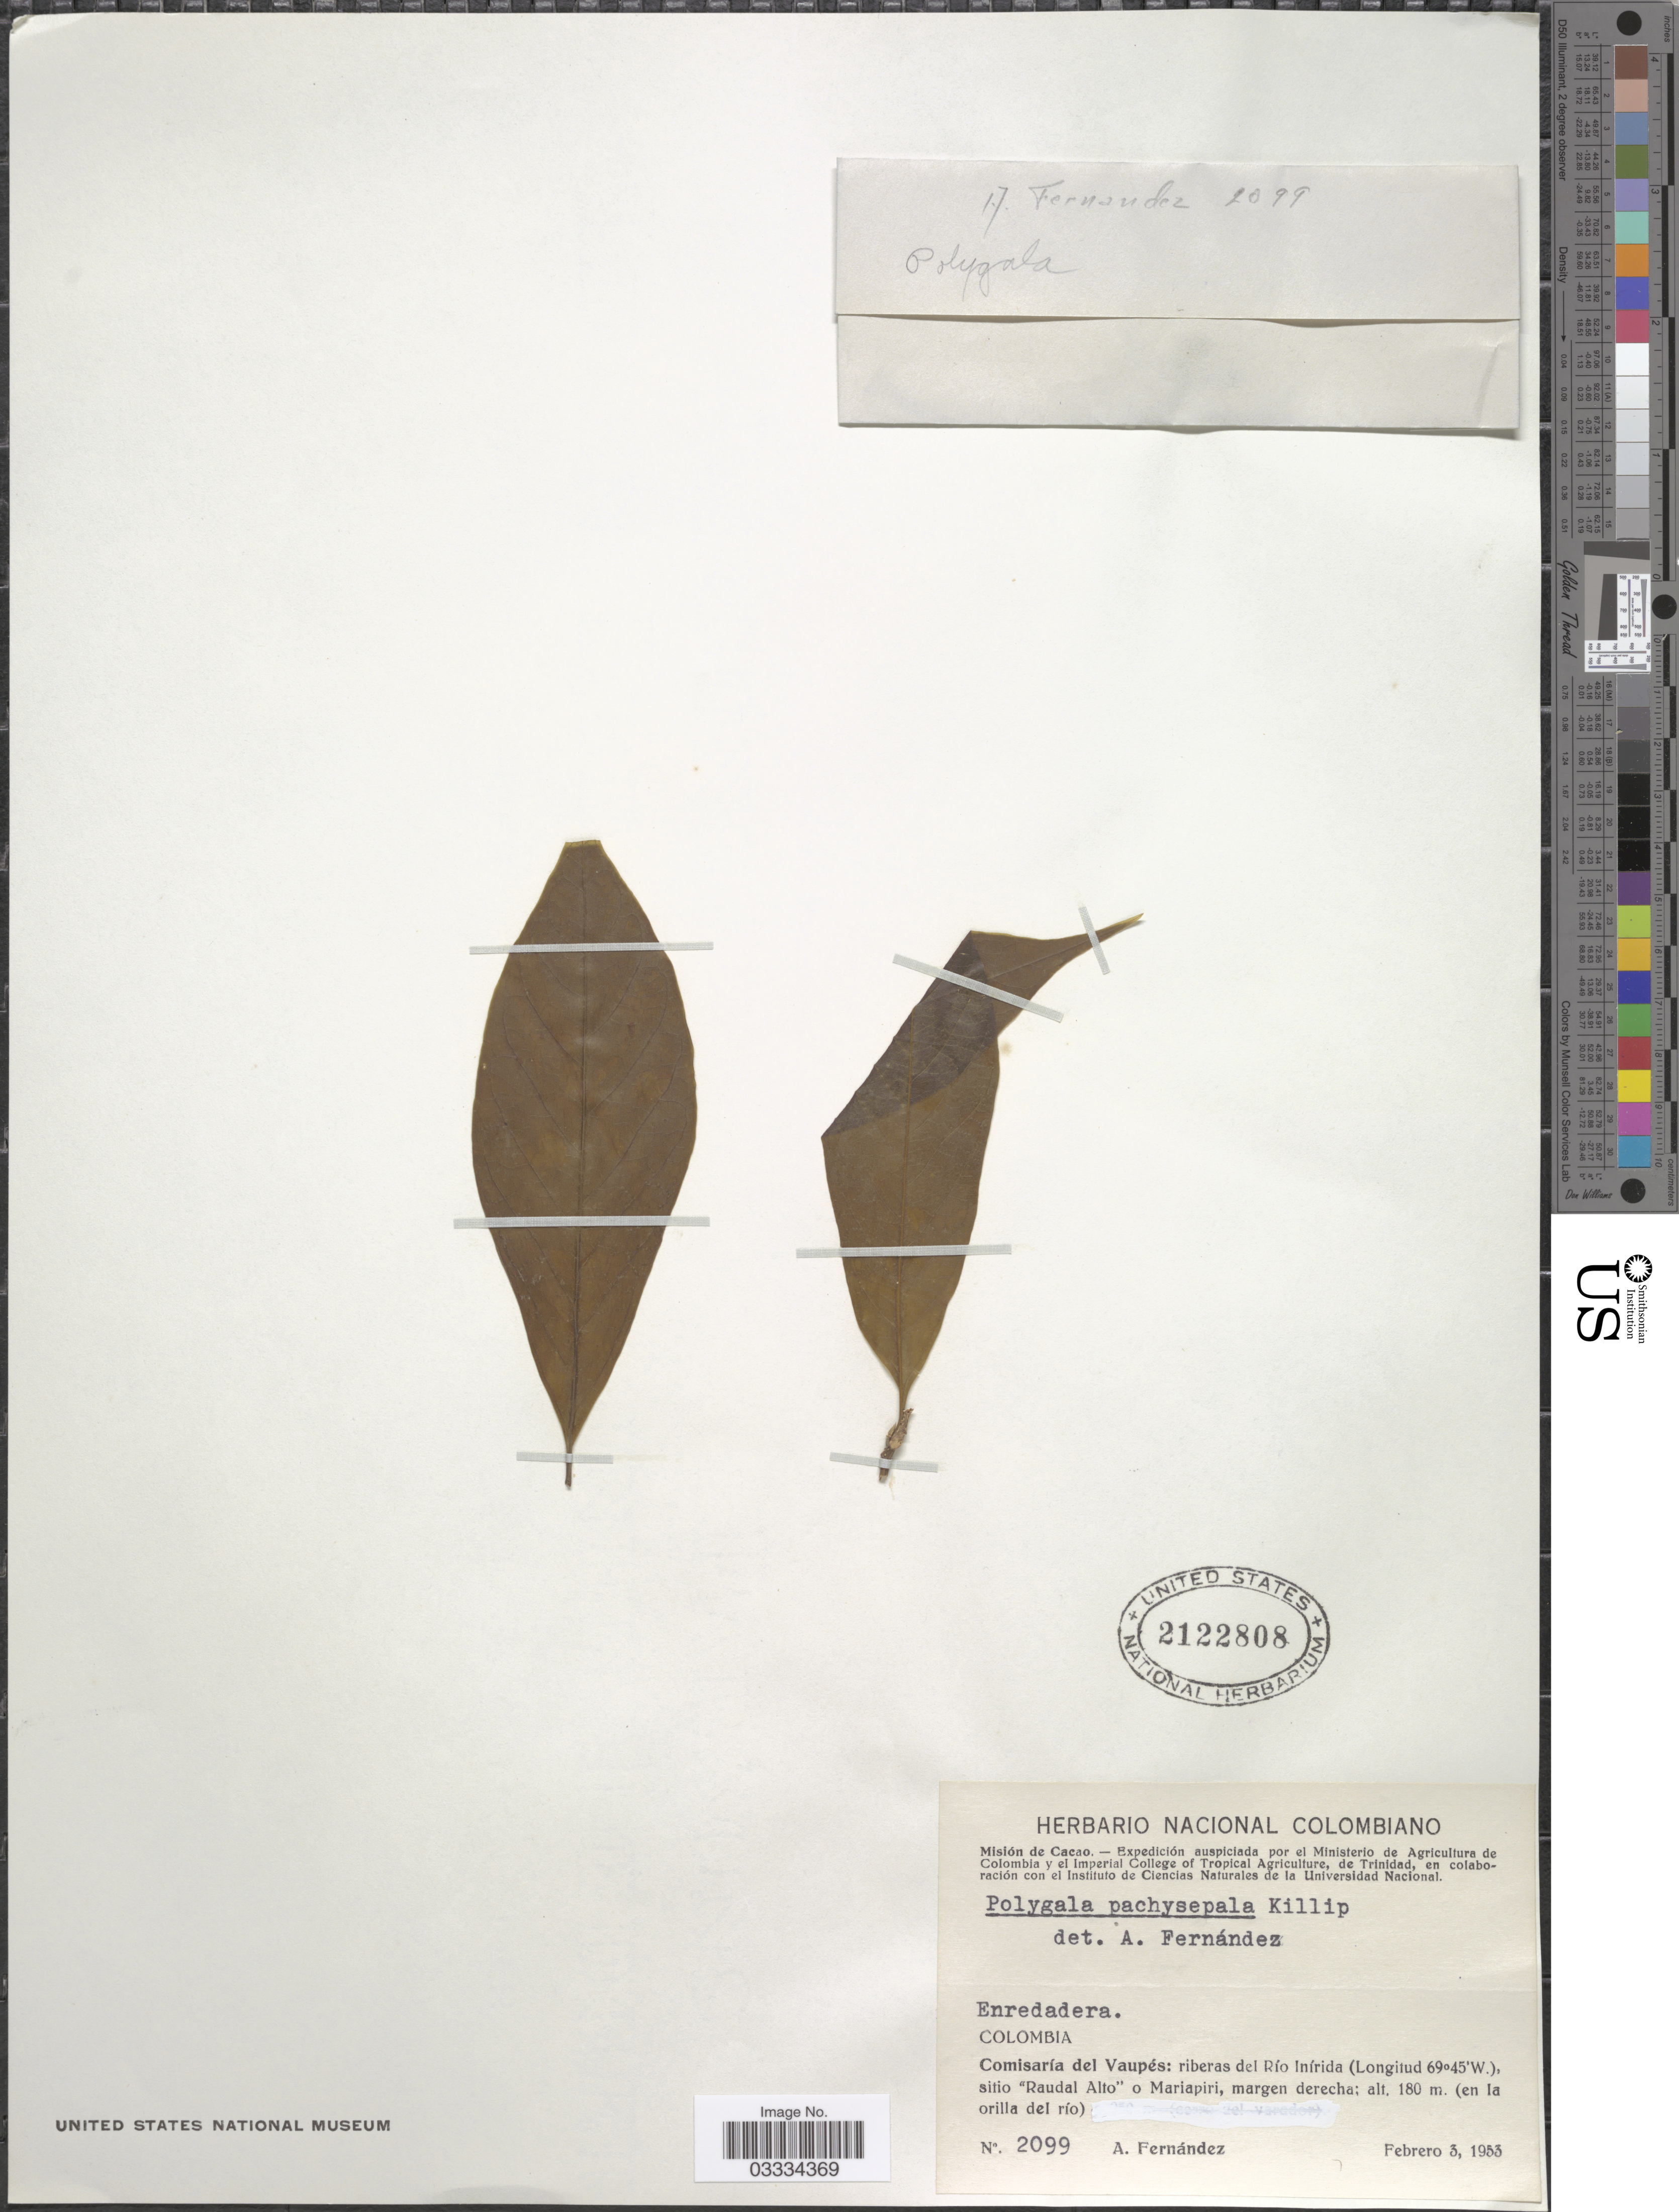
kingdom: Plantae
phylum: Tracheophyta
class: Magnoliopsida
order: Fabales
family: Polygalaceae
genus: Polygala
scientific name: Polygala sp.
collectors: A. Fernandez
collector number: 2099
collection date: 1953-02-03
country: Colombia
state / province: Vaupés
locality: Comisaría del Vaupés: riberas del Río Inírida, sitio "Raudal Alto" o Mariapiri, margen derecha (en la orilla del río).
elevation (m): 180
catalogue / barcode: US 2122808